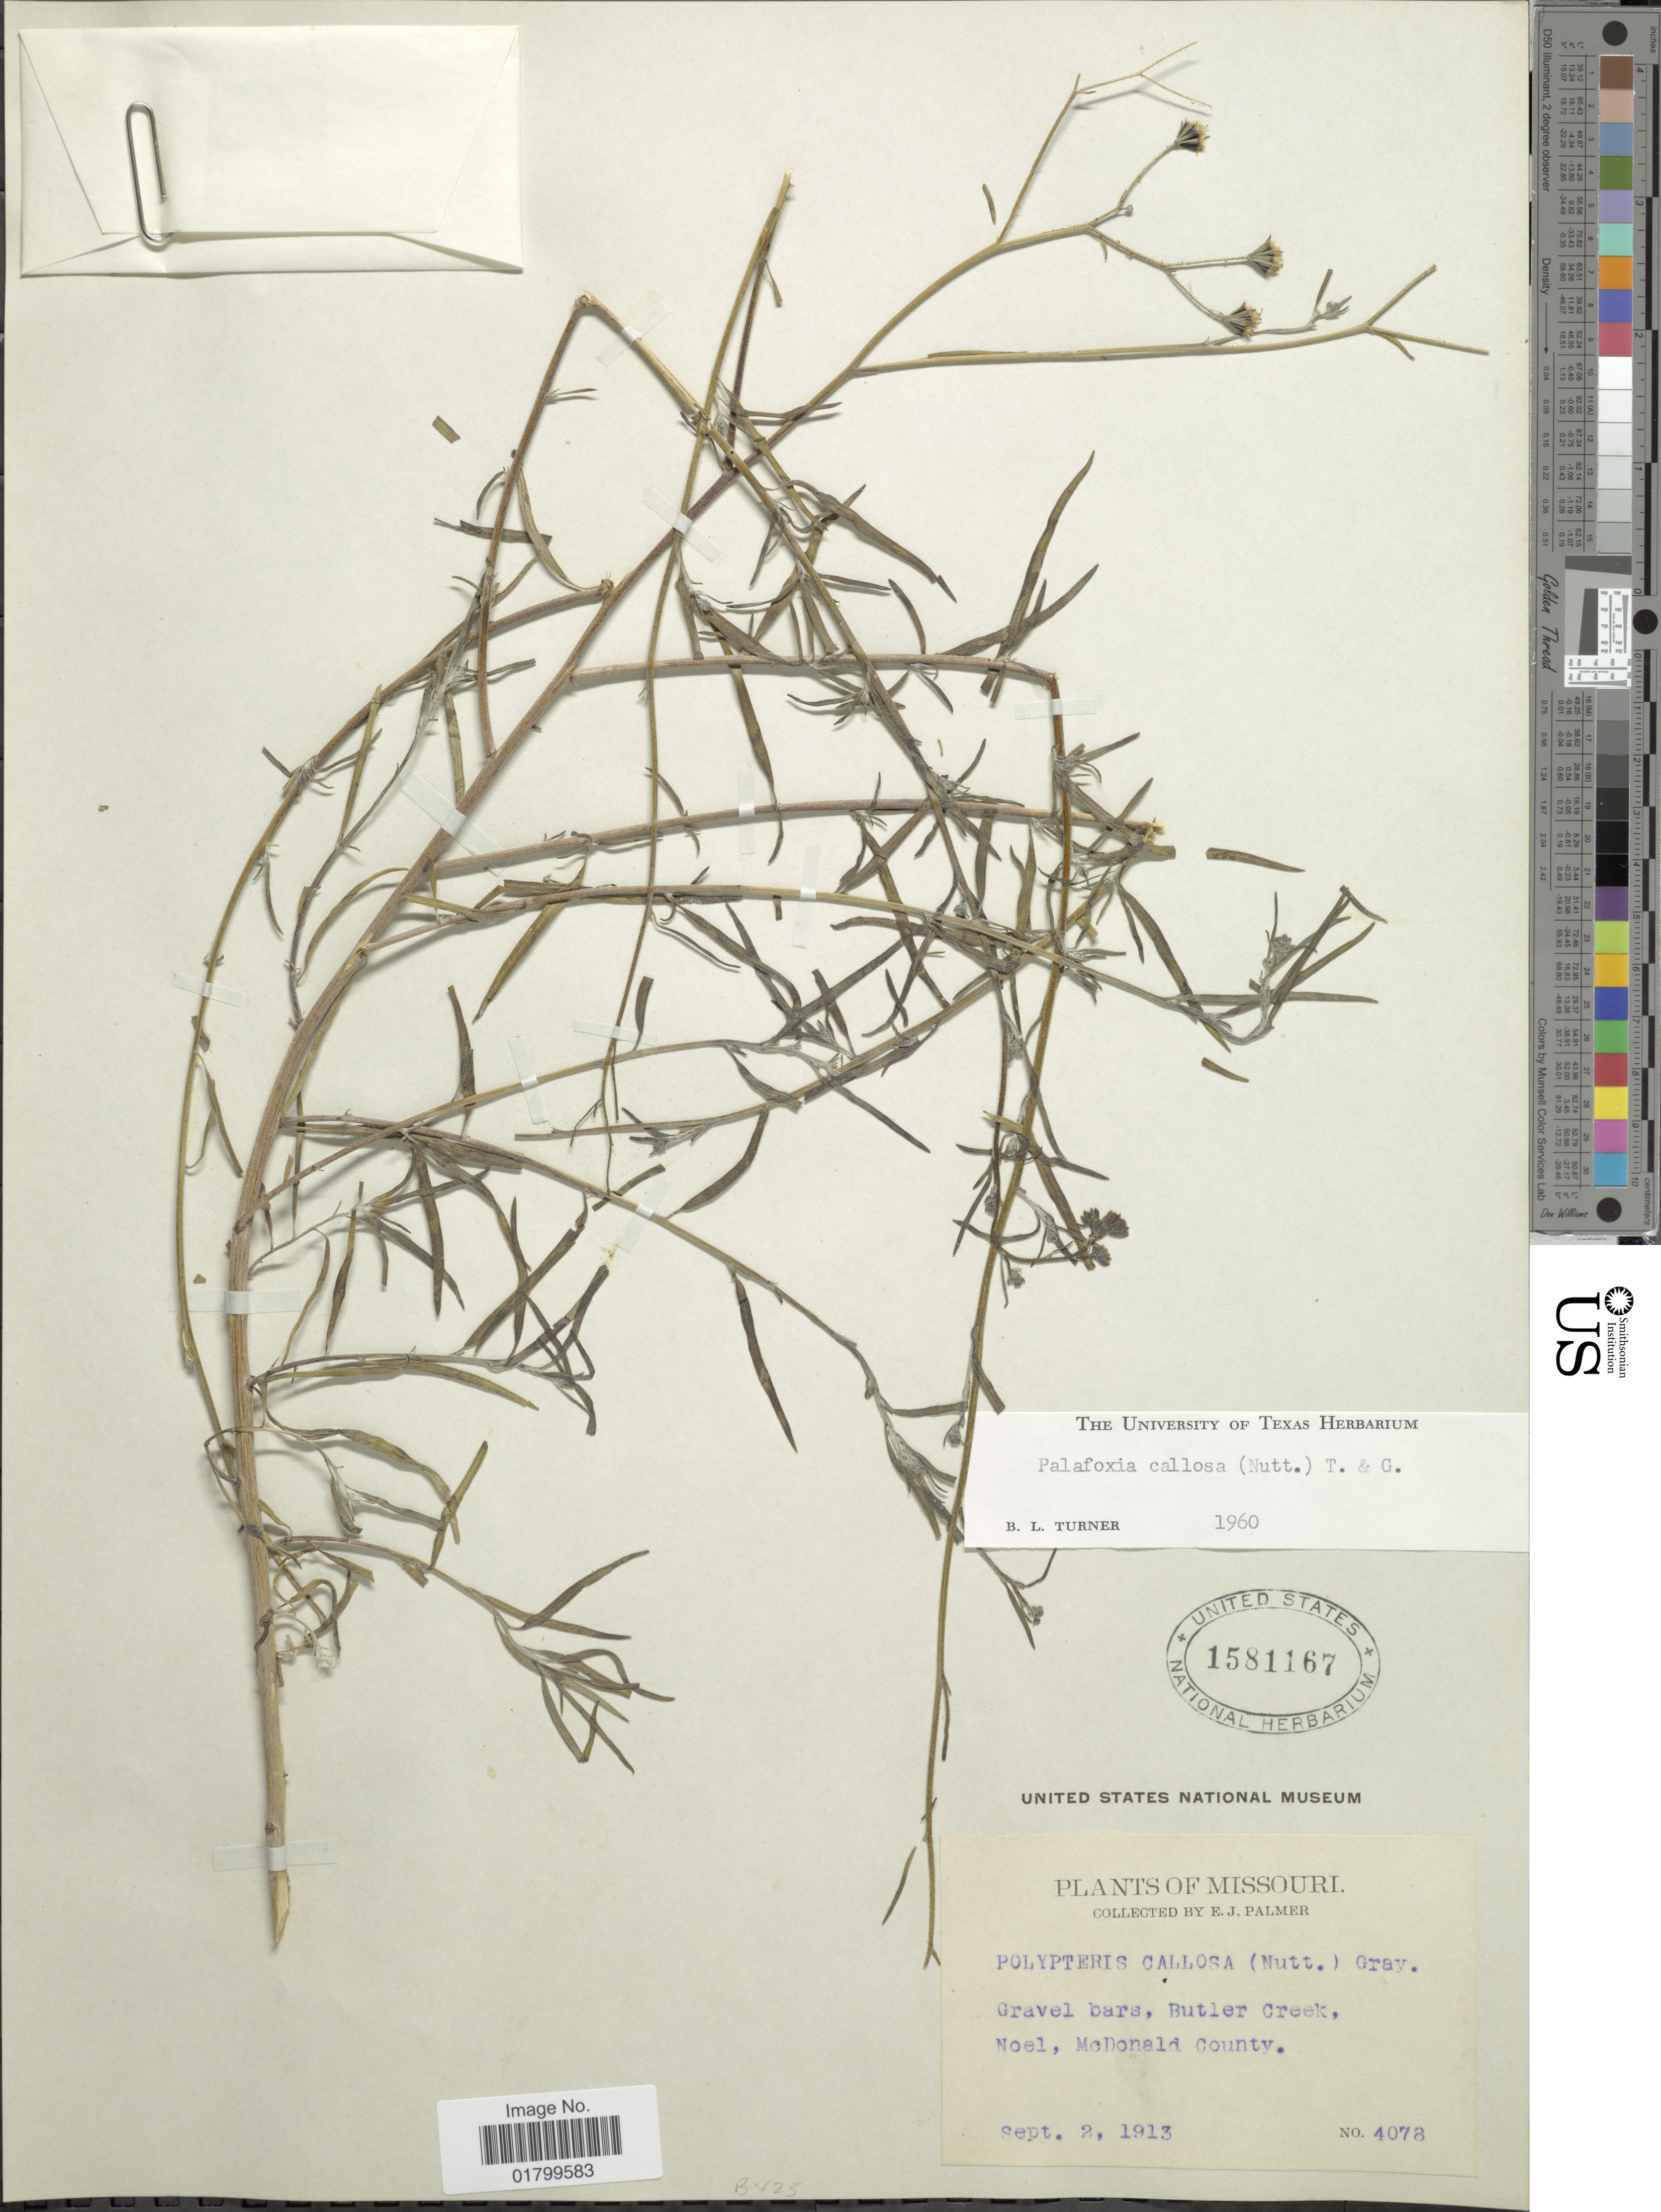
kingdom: Plantae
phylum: Tracheophyta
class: Magnoliopsida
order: Asterales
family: Asteraceae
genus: Palafoxia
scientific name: Palafoxia callosa var. callosa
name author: (Nutt.) Torr. & A. Gray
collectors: E. J. Palmer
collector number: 4078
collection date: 1913-09-02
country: United States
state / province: Missouri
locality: Gravel bars, Butler Creek, Noel, Mcdonald County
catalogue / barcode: US 1581167